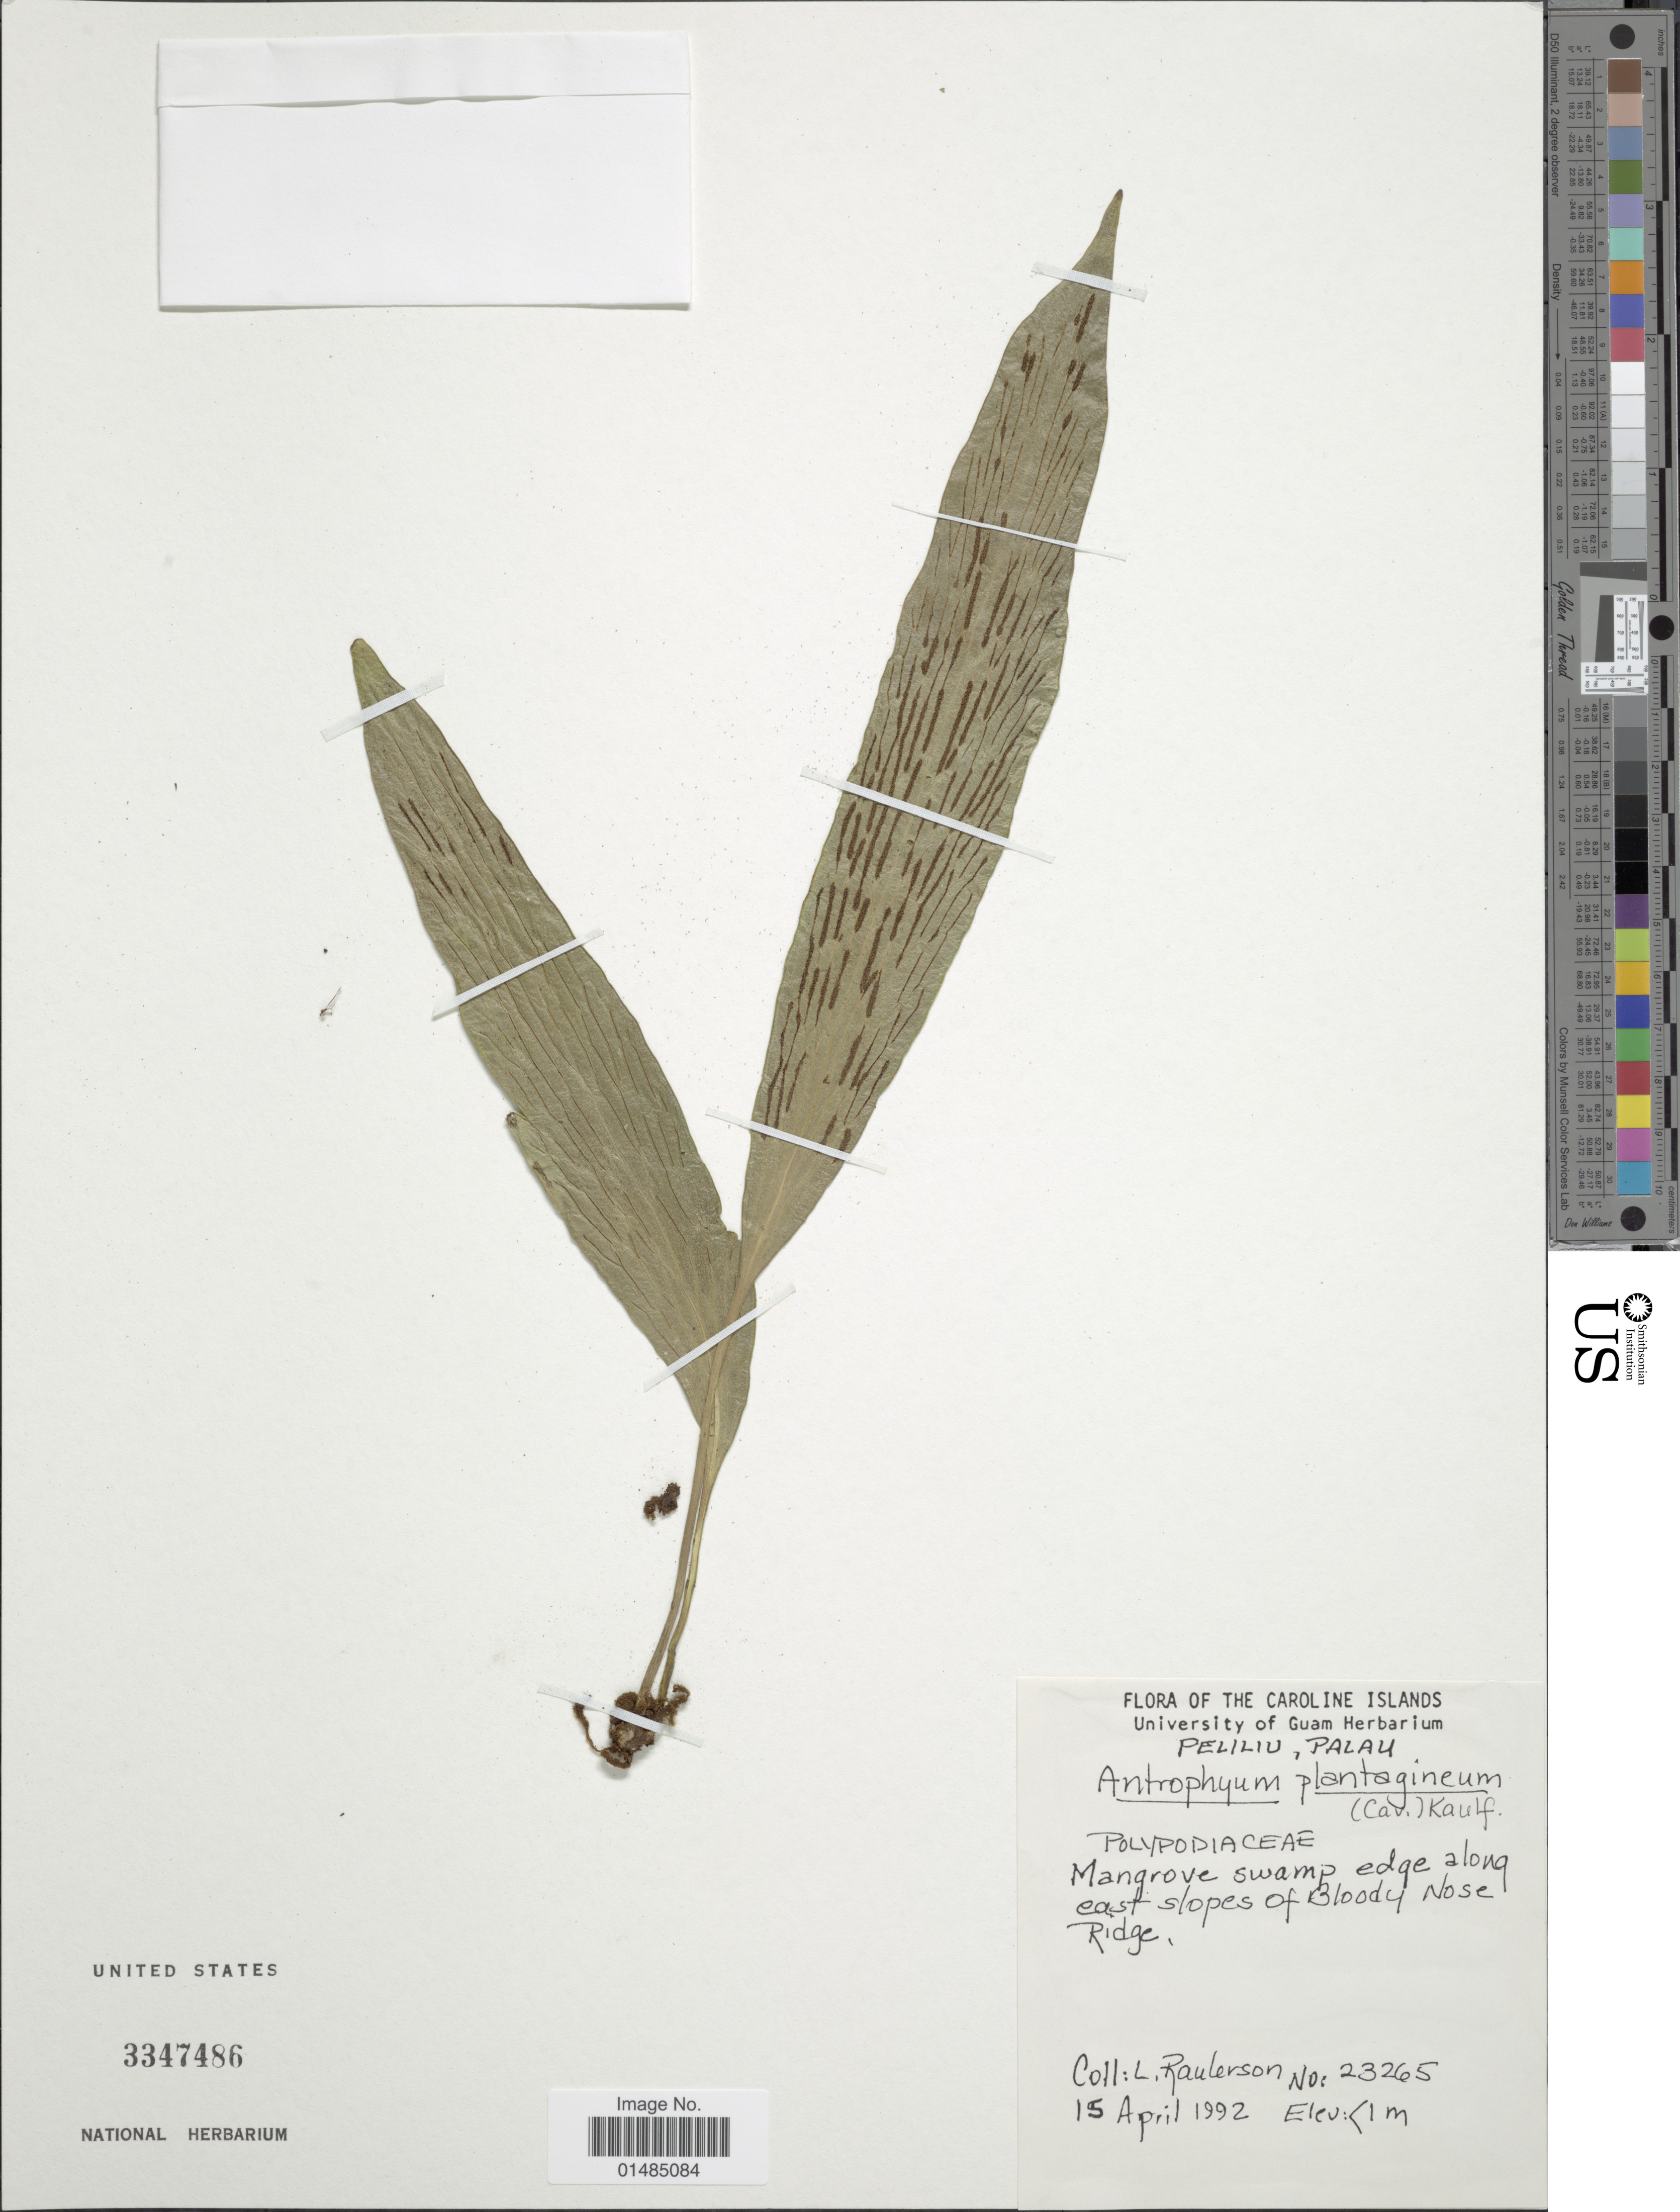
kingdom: Plantae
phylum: Tracheophyta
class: Polypodiopsida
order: Polypodiales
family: Pteridaceae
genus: Antrophyum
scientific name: Antrophyum plantagineum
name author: (Cav.) Kaulf.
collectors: L. Raulerson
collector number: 23265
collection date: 1992-04-15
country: Palau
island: Beliliou [Peleliu]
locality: Peliliu, Palau, Mangrove swamp edge along east slopes of Bloody Nose Ridge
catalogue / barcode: US 3347486